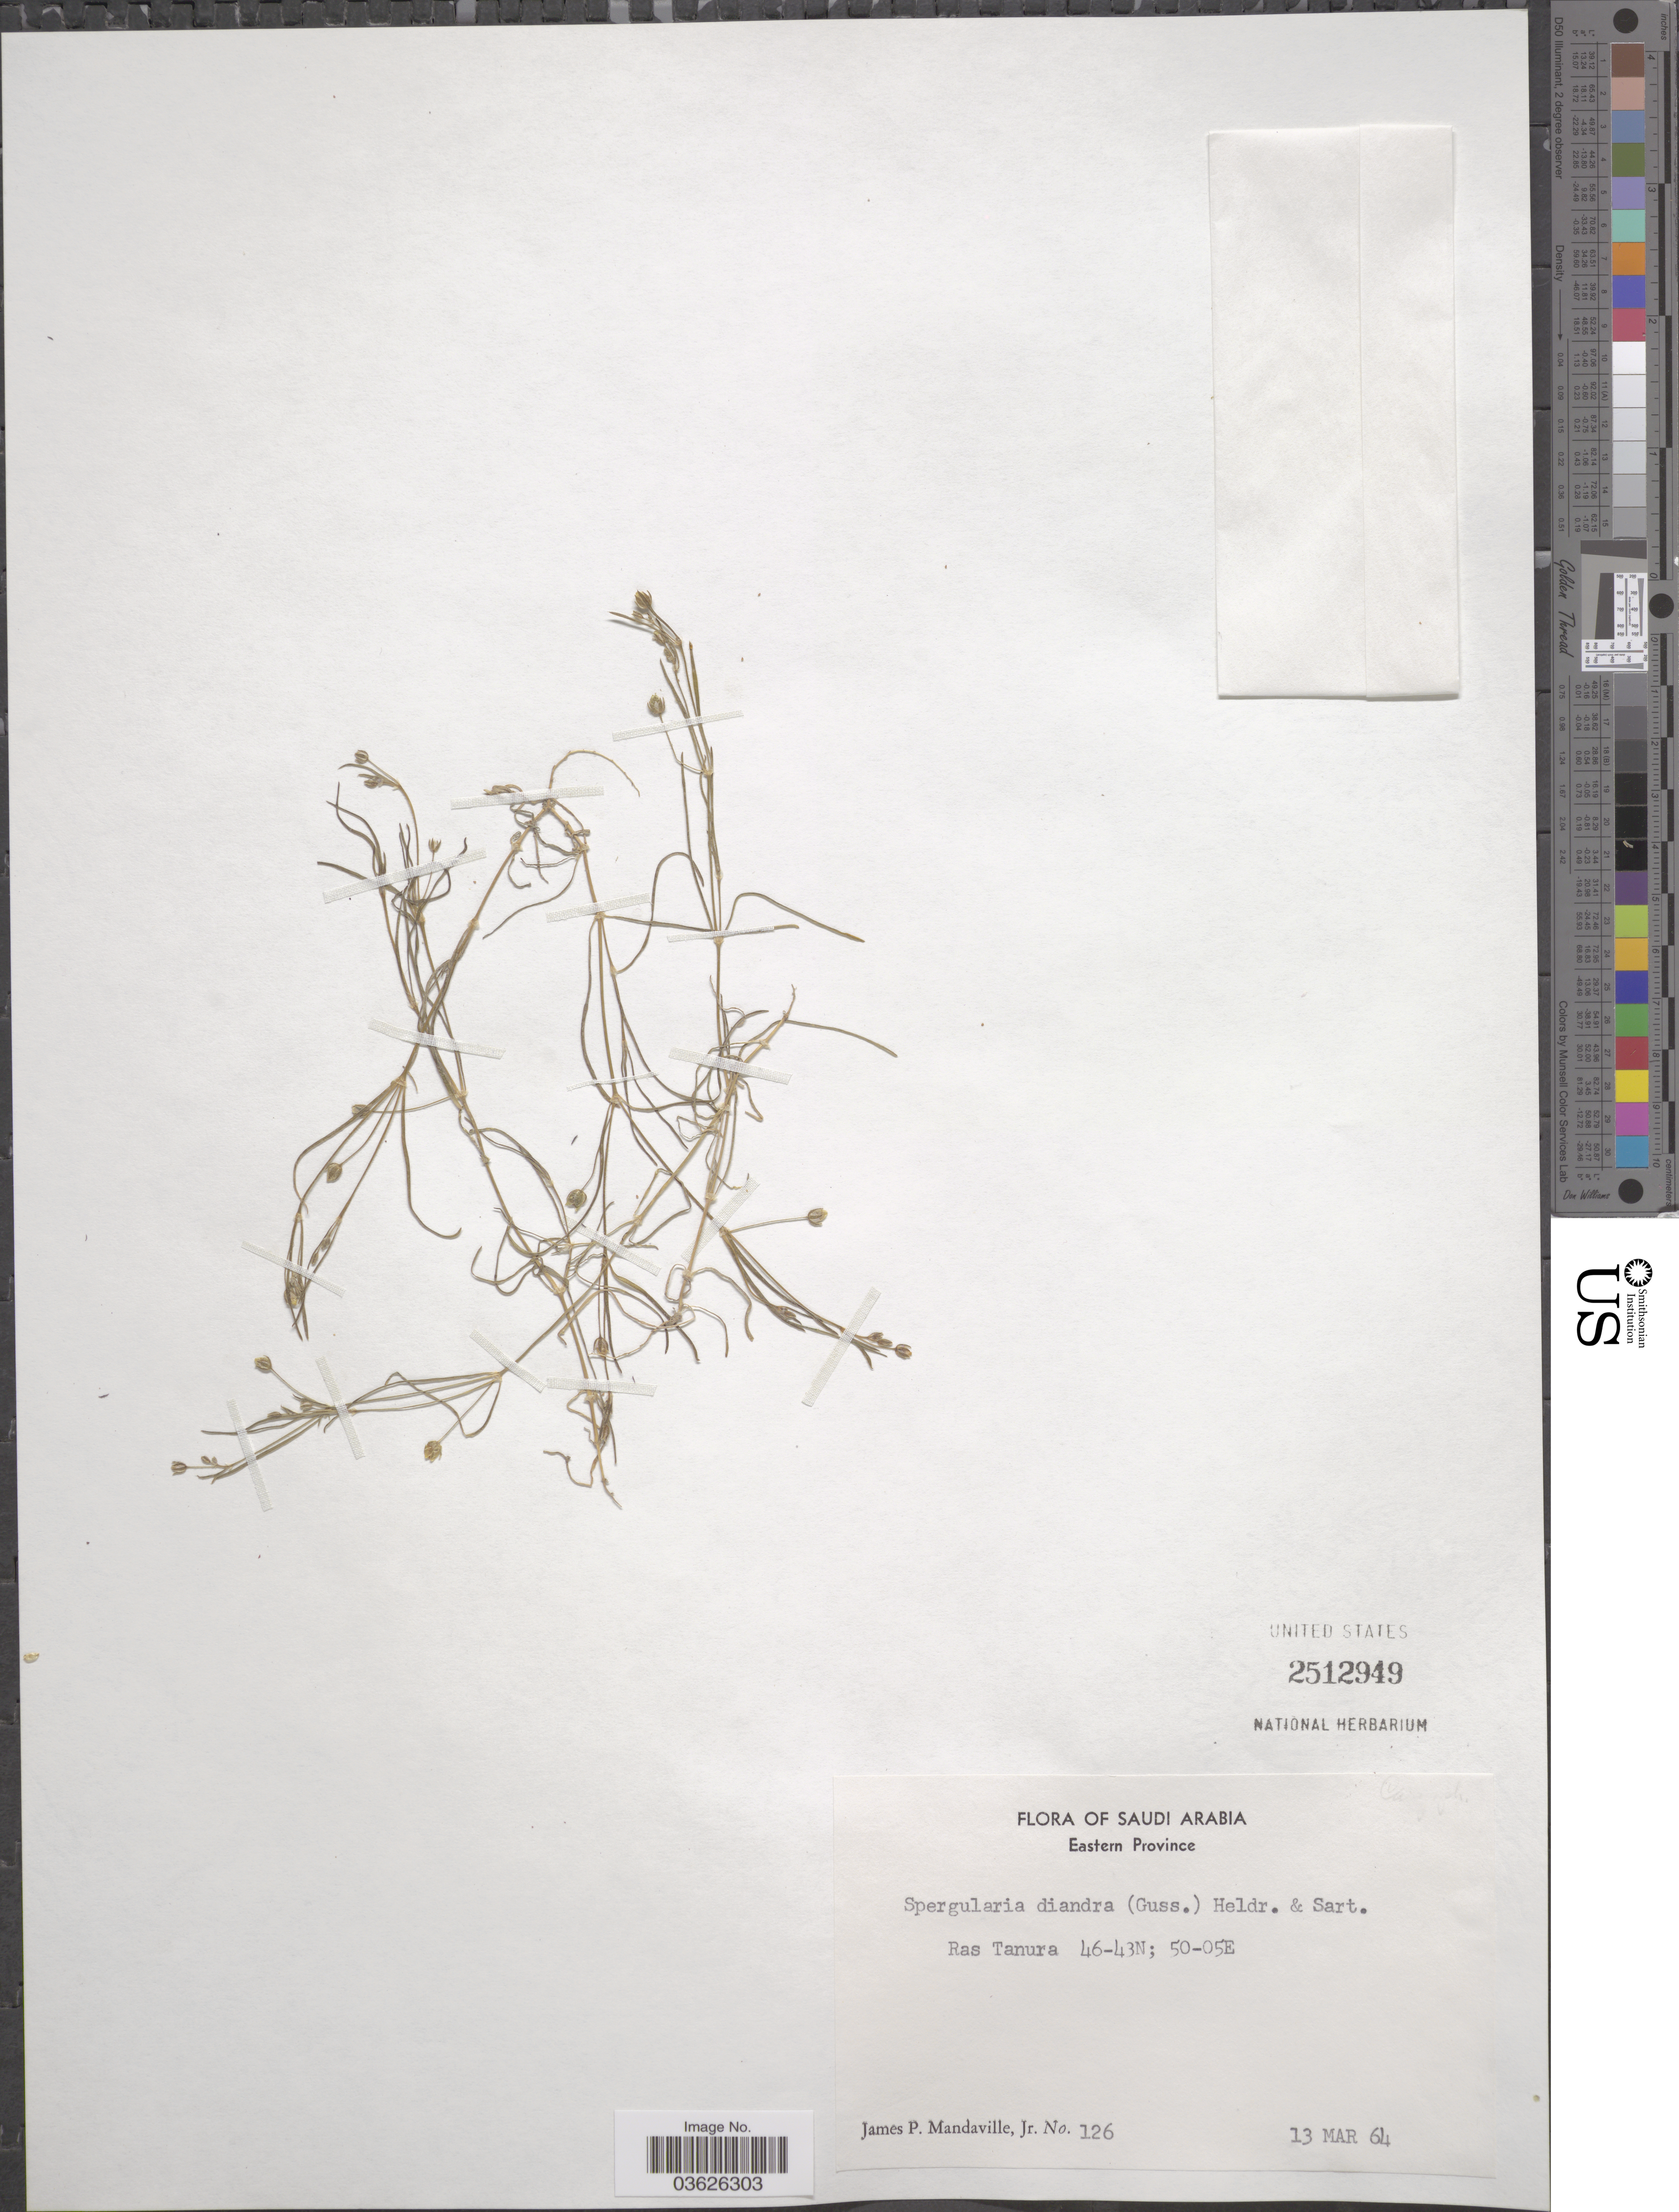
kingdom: Plantae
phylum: Tracheophyta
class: Magnoliopsida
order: Caryophyllales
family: Caryophyllaceae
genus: Spergularia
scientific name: Spergularia diandra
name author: (Gussone) Heldr.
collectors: J. Mandaville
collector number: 126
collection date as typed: Transcribed d/m/y: 13/3/64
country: Saudi Arabia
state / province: Ash Sharqiyah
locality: Eastern Province. Ras Tanura.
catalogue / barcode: US 2512949